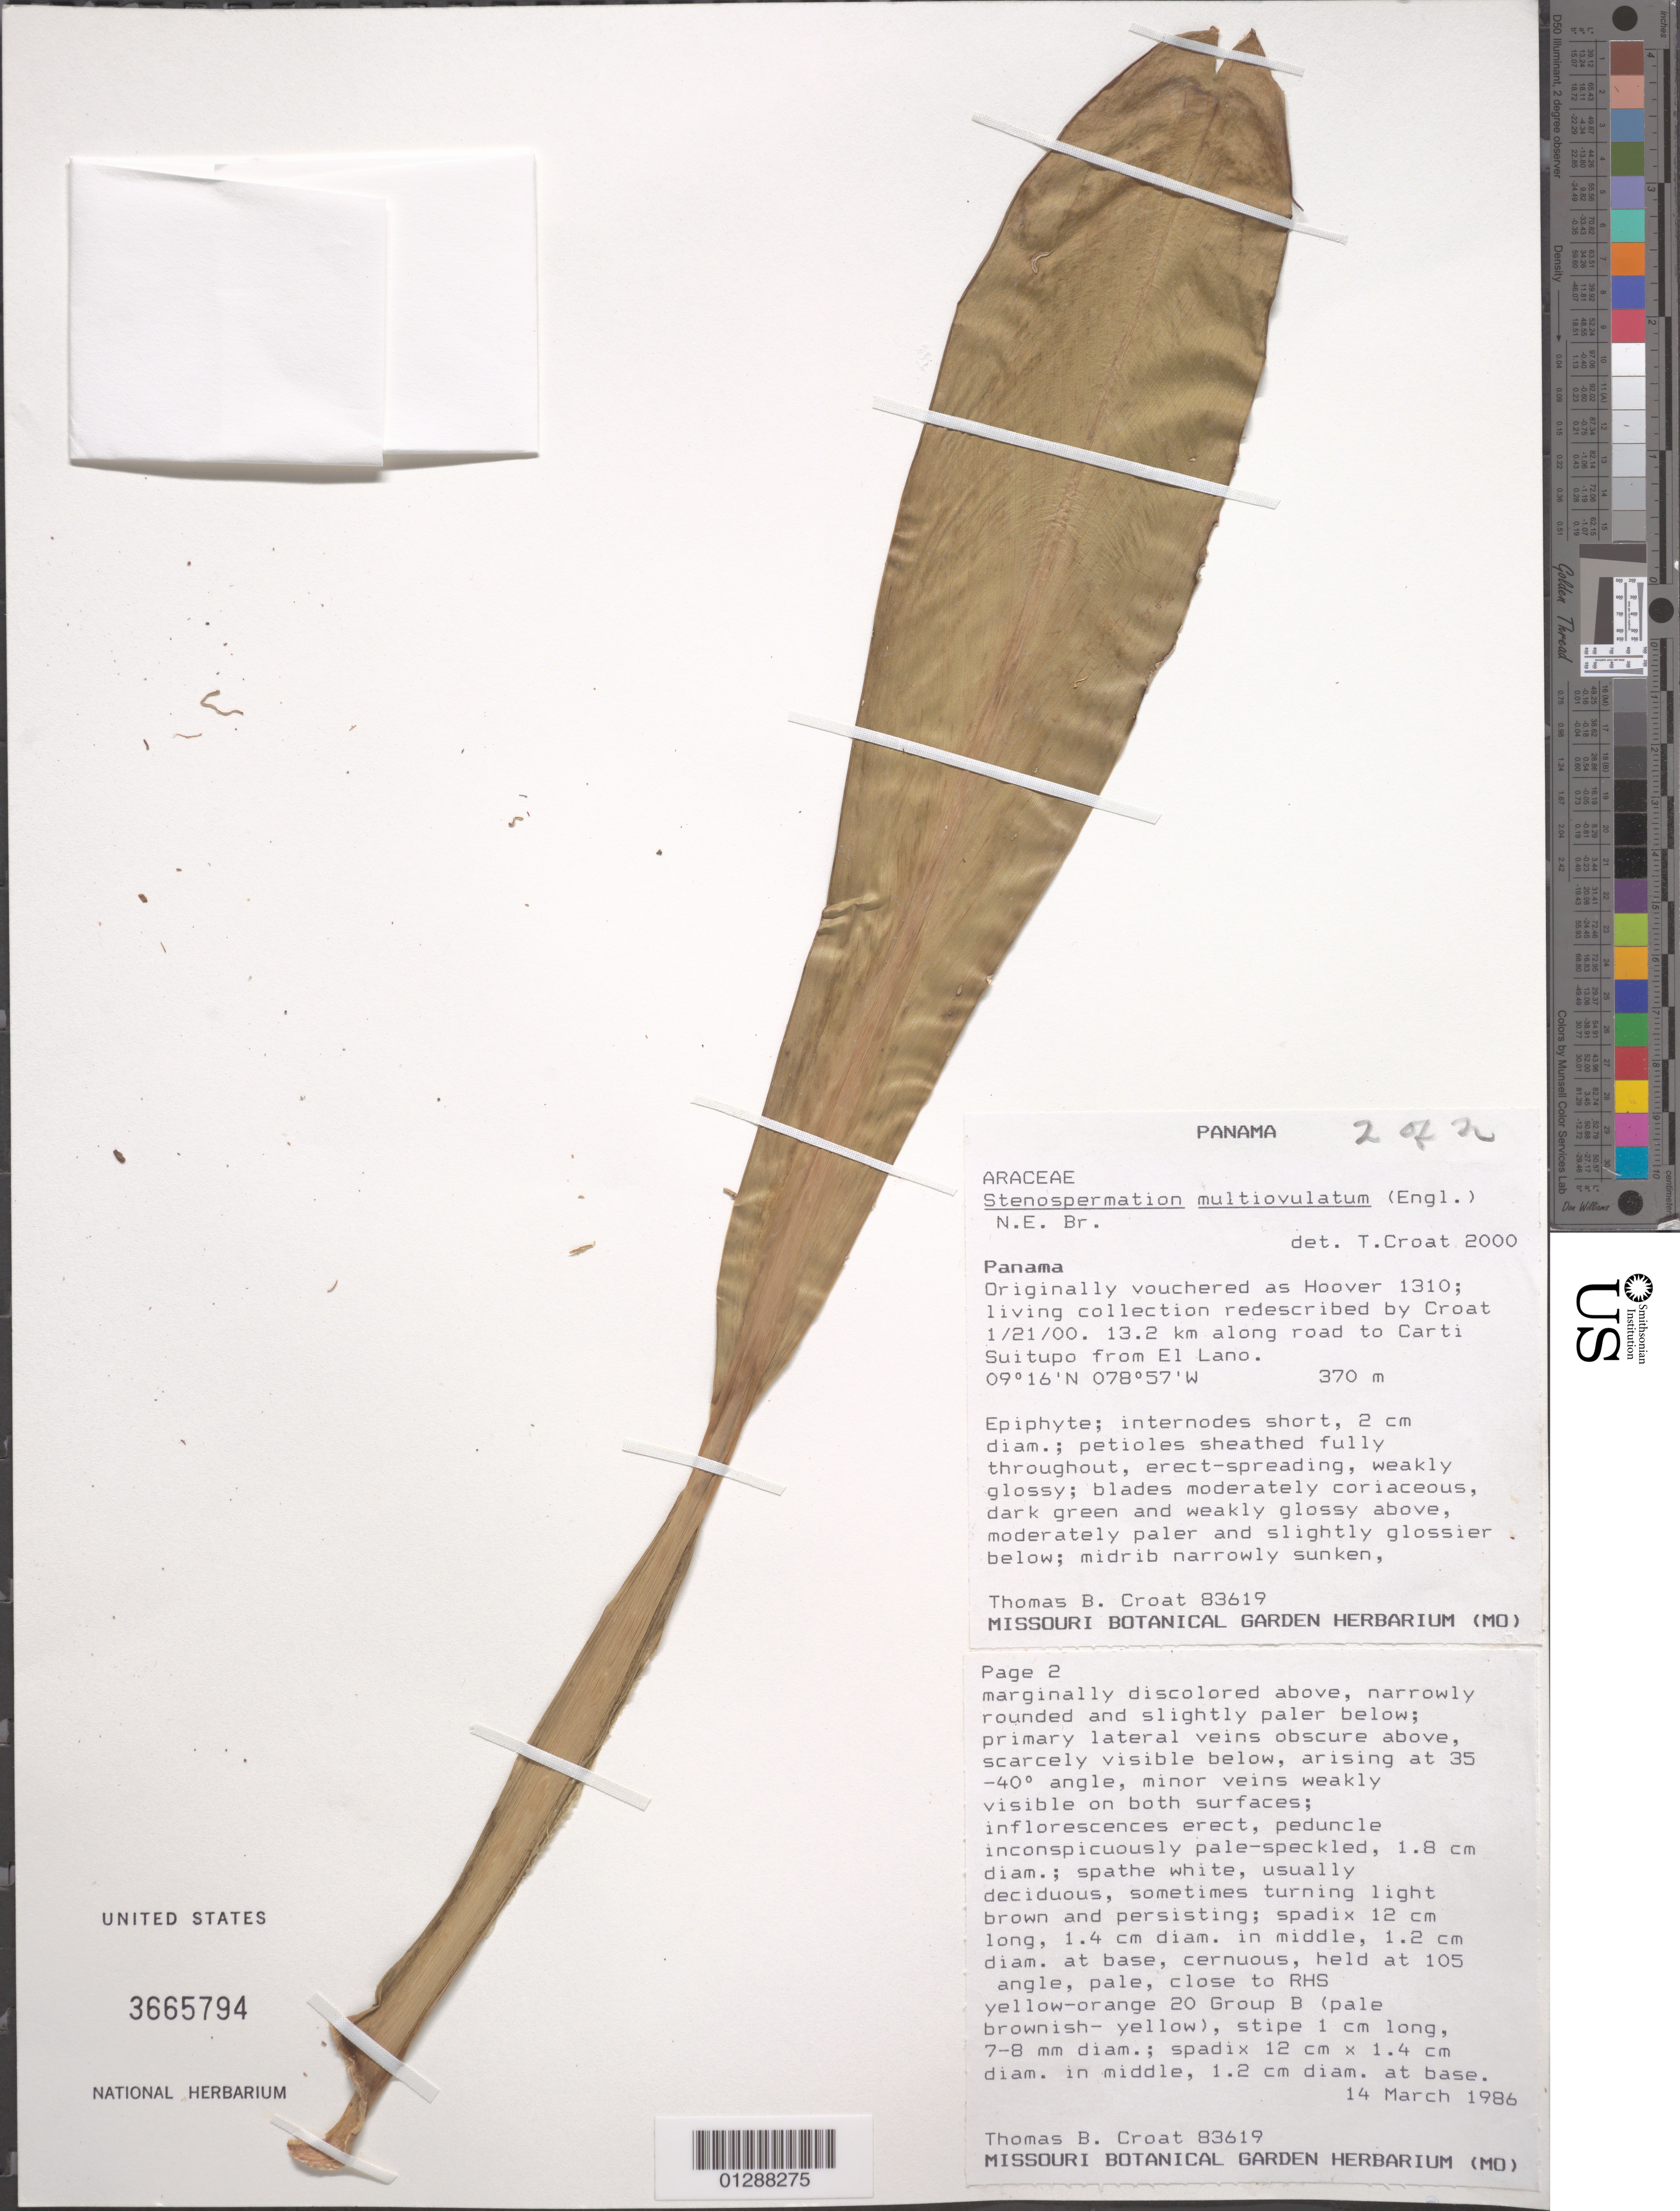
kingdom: Plantae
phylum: Tracheophyta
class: Liliopsida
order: Alismatales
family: Araceae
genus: Stenospermation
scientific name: Stenospermation multiovulatum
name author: (Engl.) N.E. Br.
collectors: T. B. Croat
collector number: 83619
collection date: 1986-03-14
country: Panama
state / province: Panamá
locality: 13.2 km along road to Carti Suitupo from El Lano.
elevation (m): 370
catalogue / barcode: US 3665794